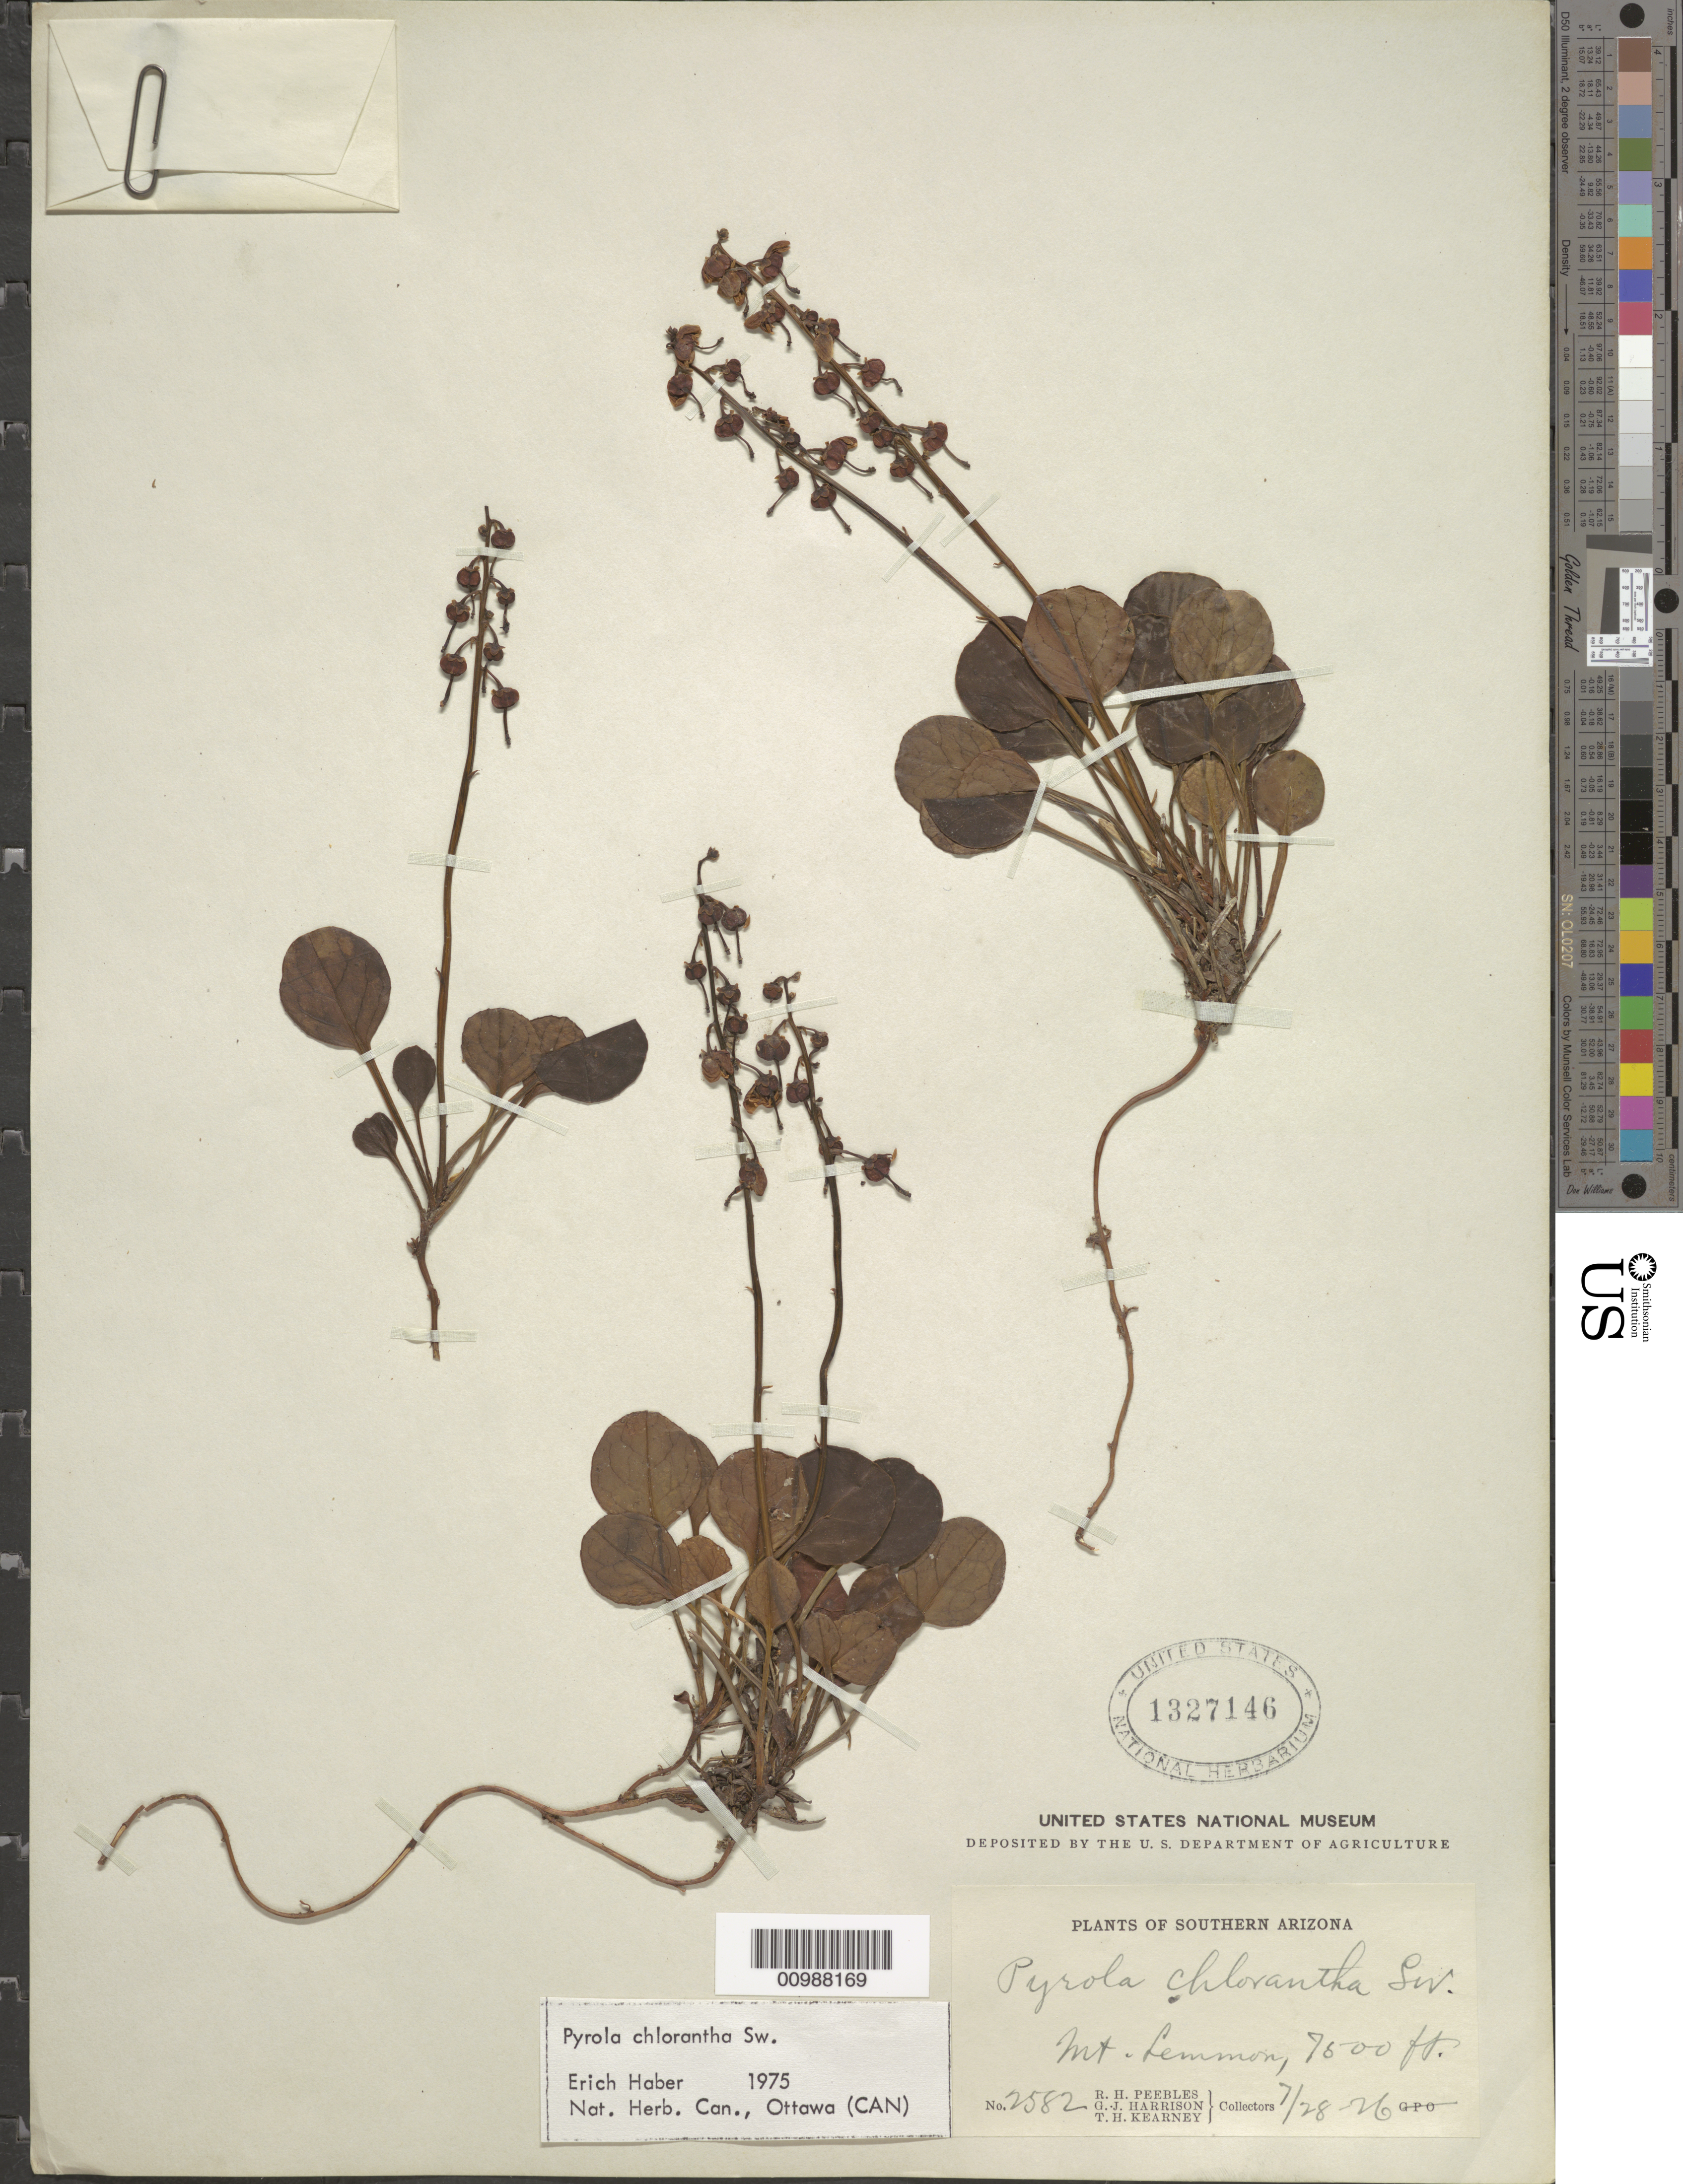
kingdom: Plantae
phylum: Tracheophyta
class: Magnoliopsida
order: Ericales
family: Ericaceae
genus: Pyrola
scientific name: Pyrola chlorantha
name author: Schweigg.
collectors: R. H. Peebles & G. J. Harrison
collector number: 2582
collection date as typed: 28 Jul 1926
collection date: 1926-07-28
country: United States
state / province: Arizona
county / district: Pima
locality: Mount Lemmon.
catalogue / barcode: US 1327146